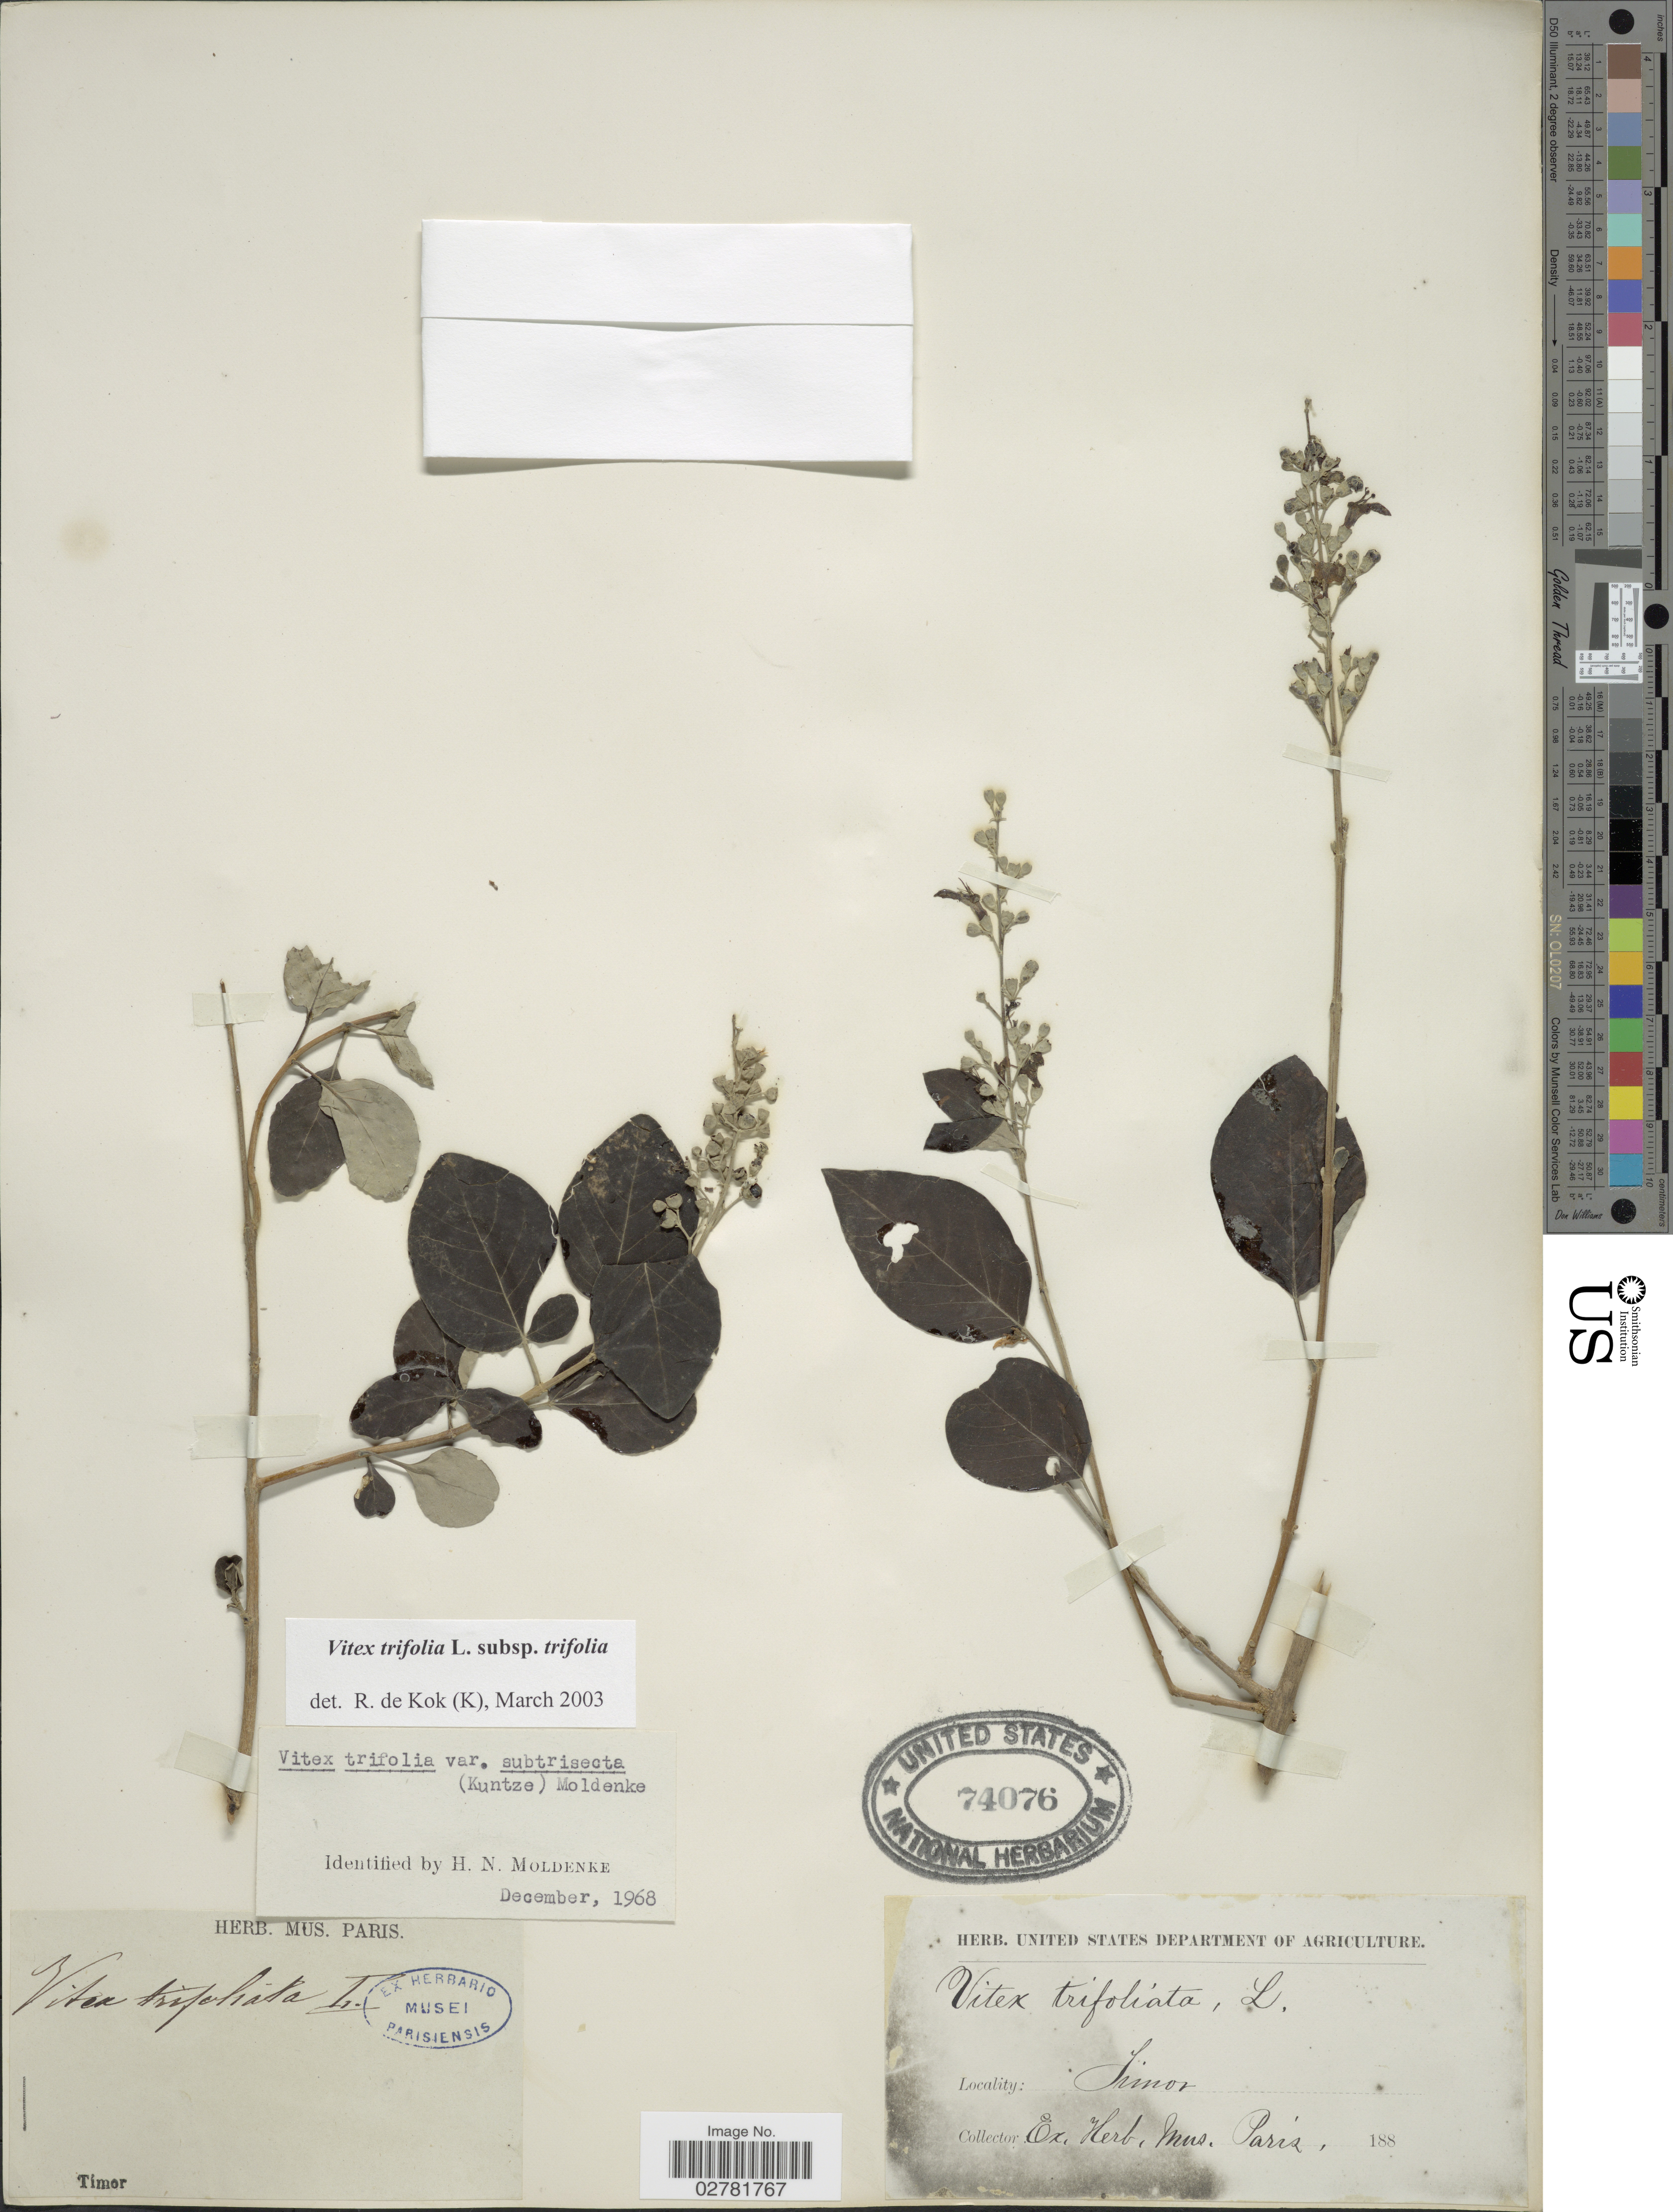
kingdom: Plantae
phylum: Tracheophyta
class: Magnoliopsida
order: Lamiales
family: Lamiaceae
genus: Vitex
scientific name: Vitex trifolia var. trifolia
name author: L.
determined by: Kok, R. de, (K)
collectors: ex herb. Mus. Paris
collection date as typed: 188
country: Indonesia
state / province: Nusa Tenggara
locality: Timor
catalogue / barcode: US 74076